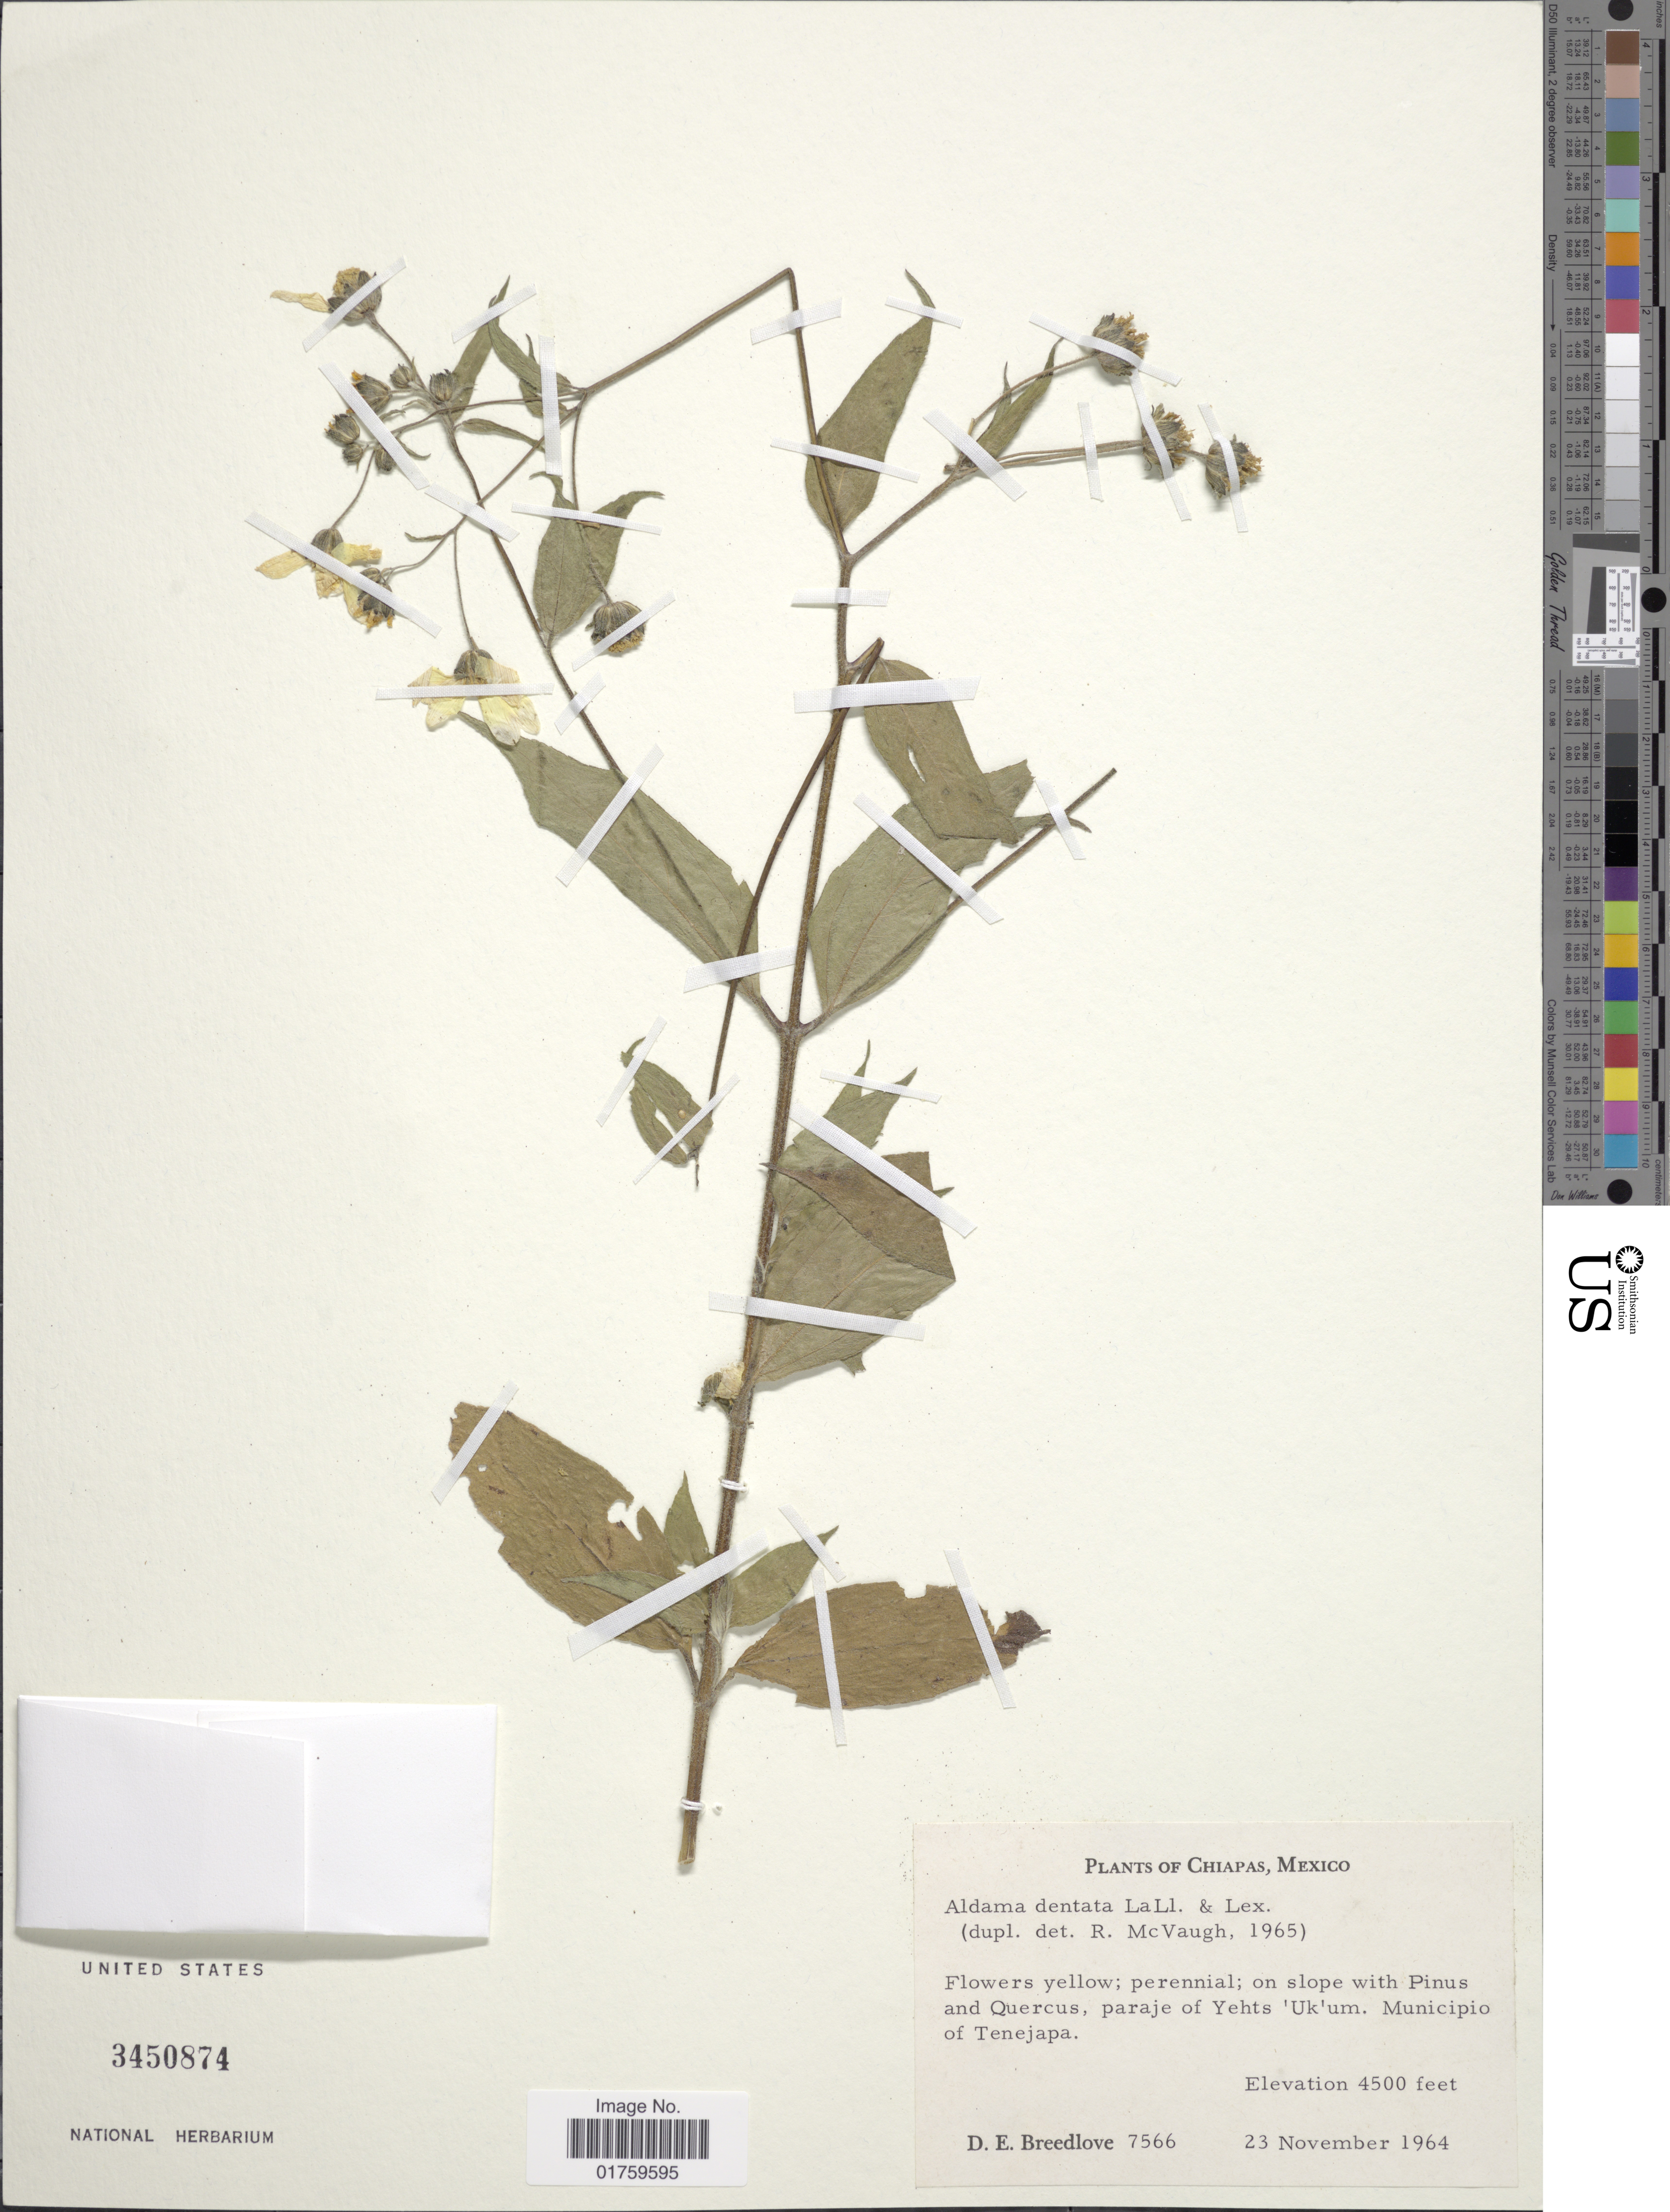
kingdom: Plantae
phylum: Tracheophyta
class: Magnoliopsida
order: Asterales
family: Asteraceae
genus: Aldama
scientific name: Aldama dentata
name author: La Llave ex La Llave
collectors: D. E. Breedlove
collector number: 7566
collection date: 1964-11-23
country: Mexico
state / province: Chiapas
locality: Paraje of Yehts 'Uk'um, municipio of Tenejapa.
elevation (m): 1372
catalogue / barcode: US 3450874